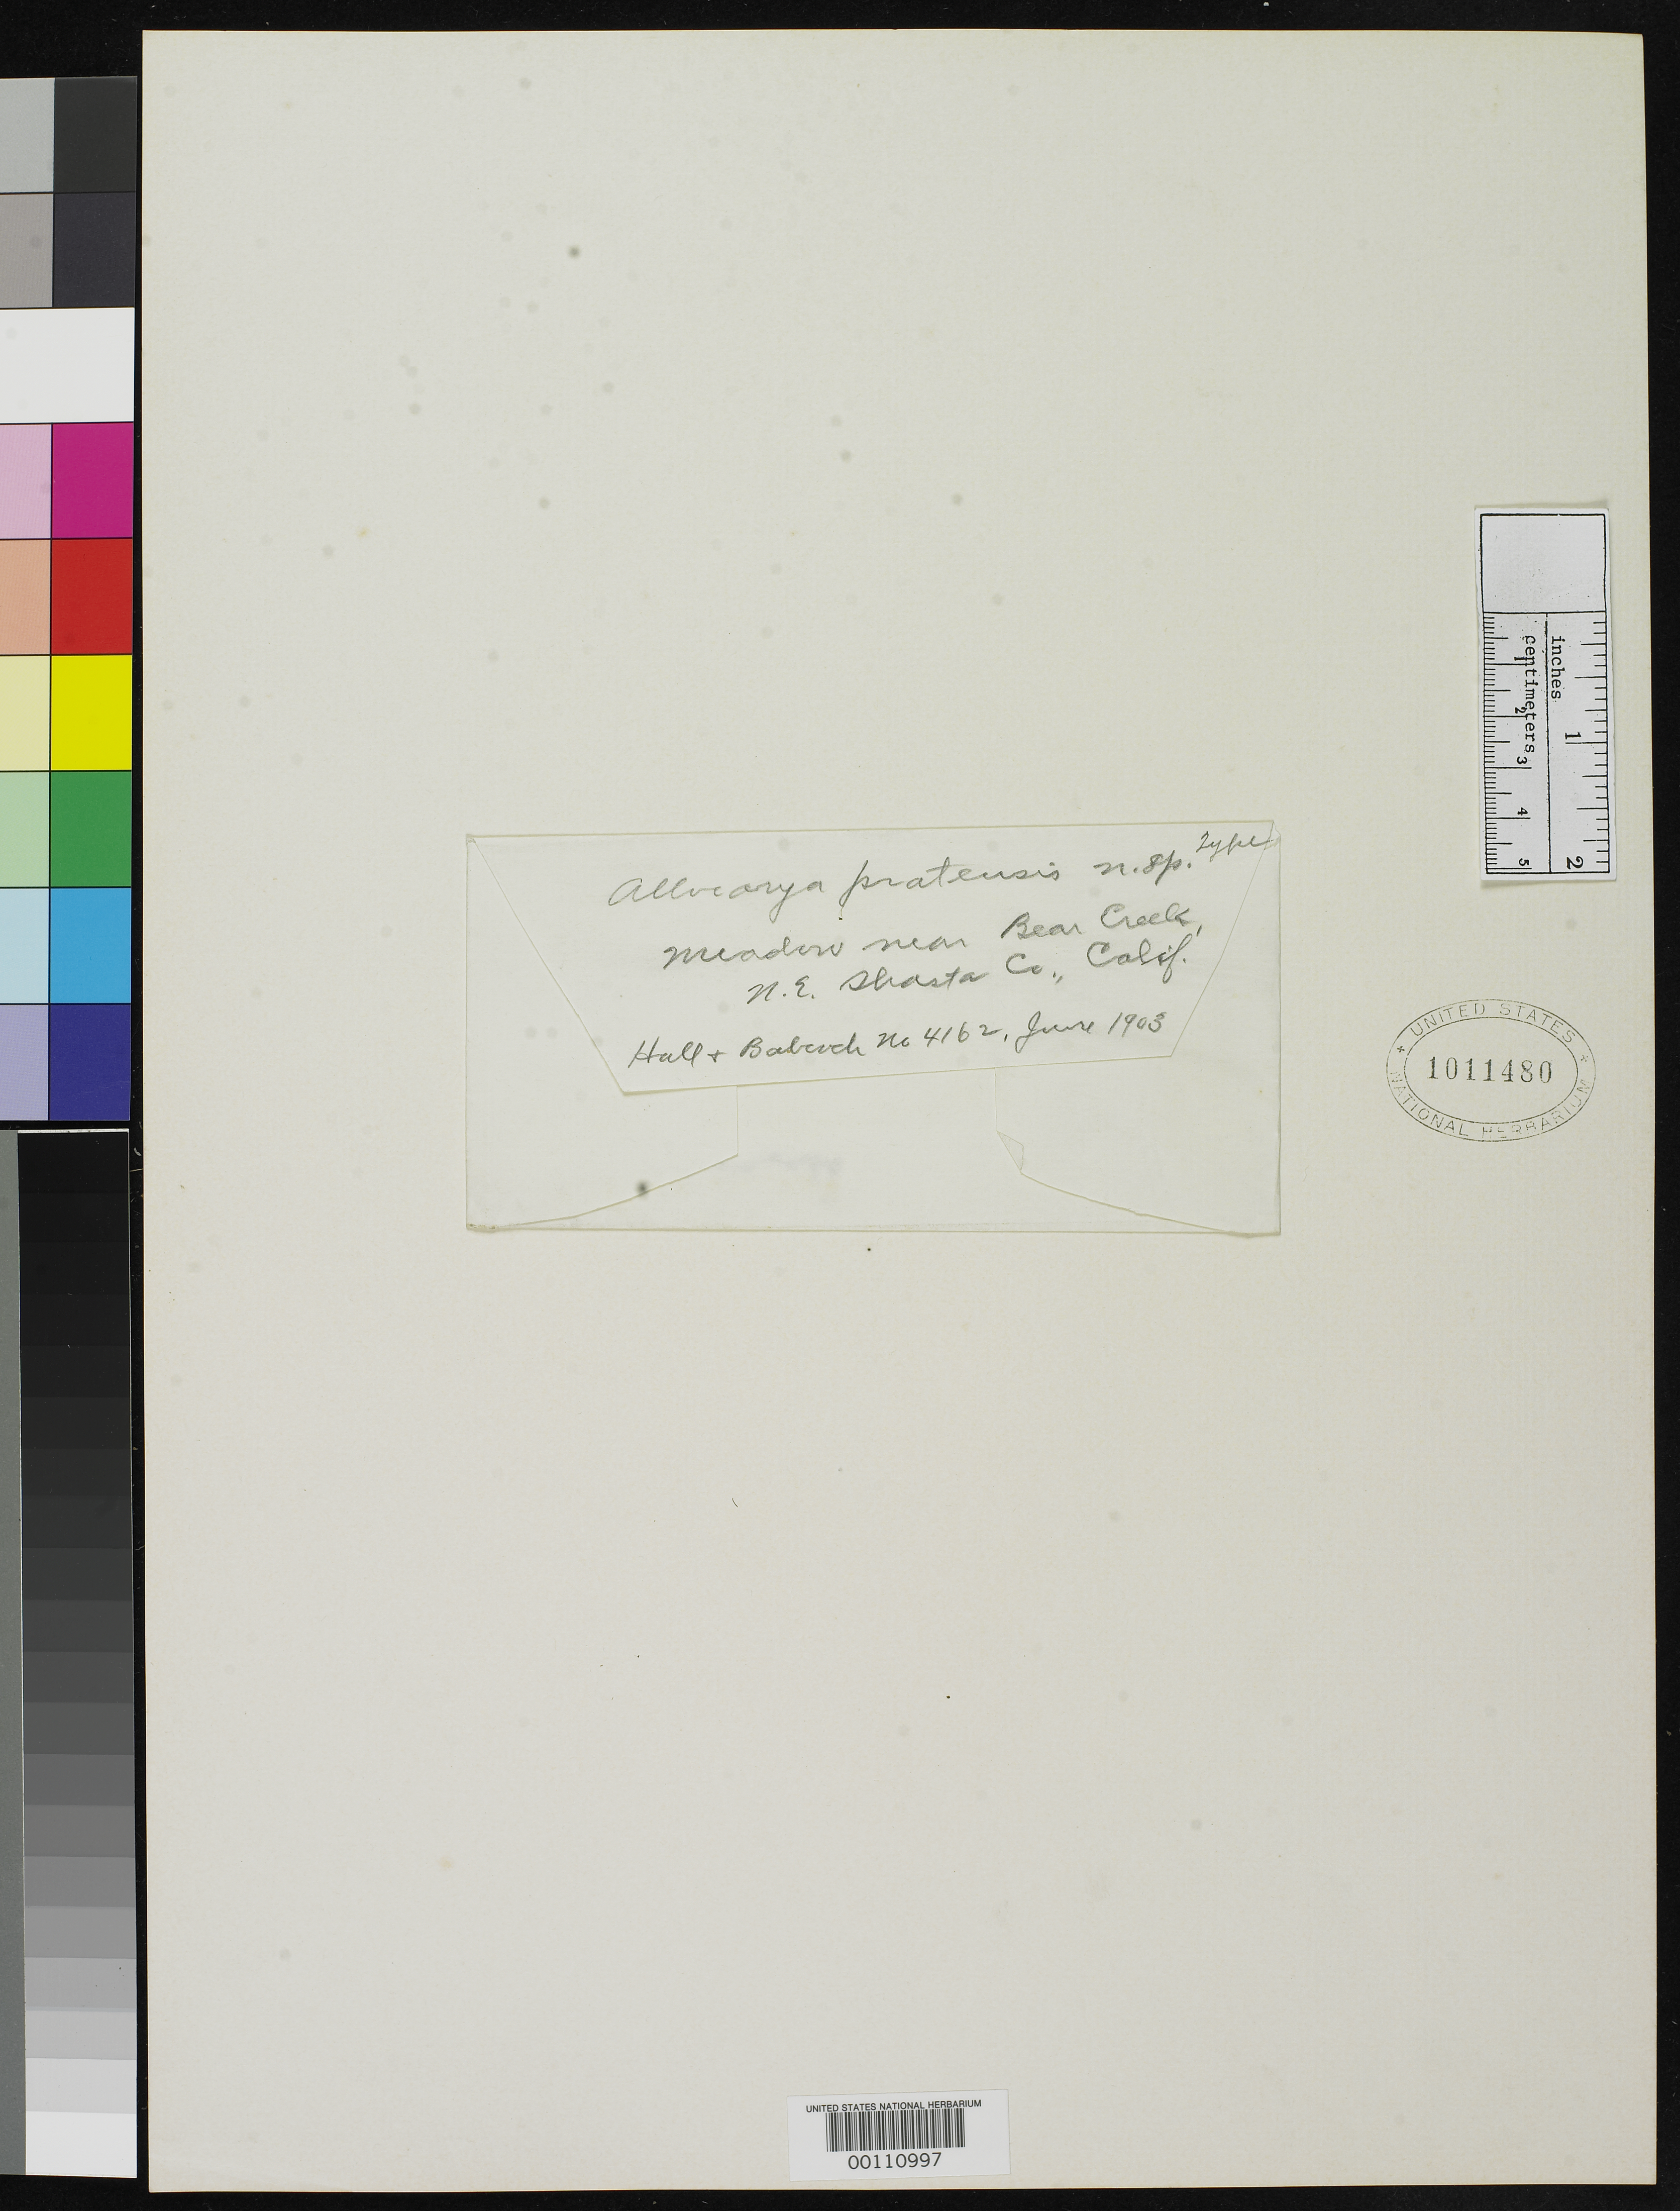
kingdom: Plantae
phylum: Tracheophyta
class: Magnoliopsida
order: Boraginales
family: Boraginaceae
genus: Allocarya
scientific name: Allocarya pratensis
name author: Piper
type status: Isotype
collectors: H. M. Hall & H. Babcock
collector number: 4162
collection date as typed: Jun 1903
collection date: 1903-06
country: United States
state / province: California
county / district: Shasta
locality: Bear Creek.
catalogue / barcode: US 1011480